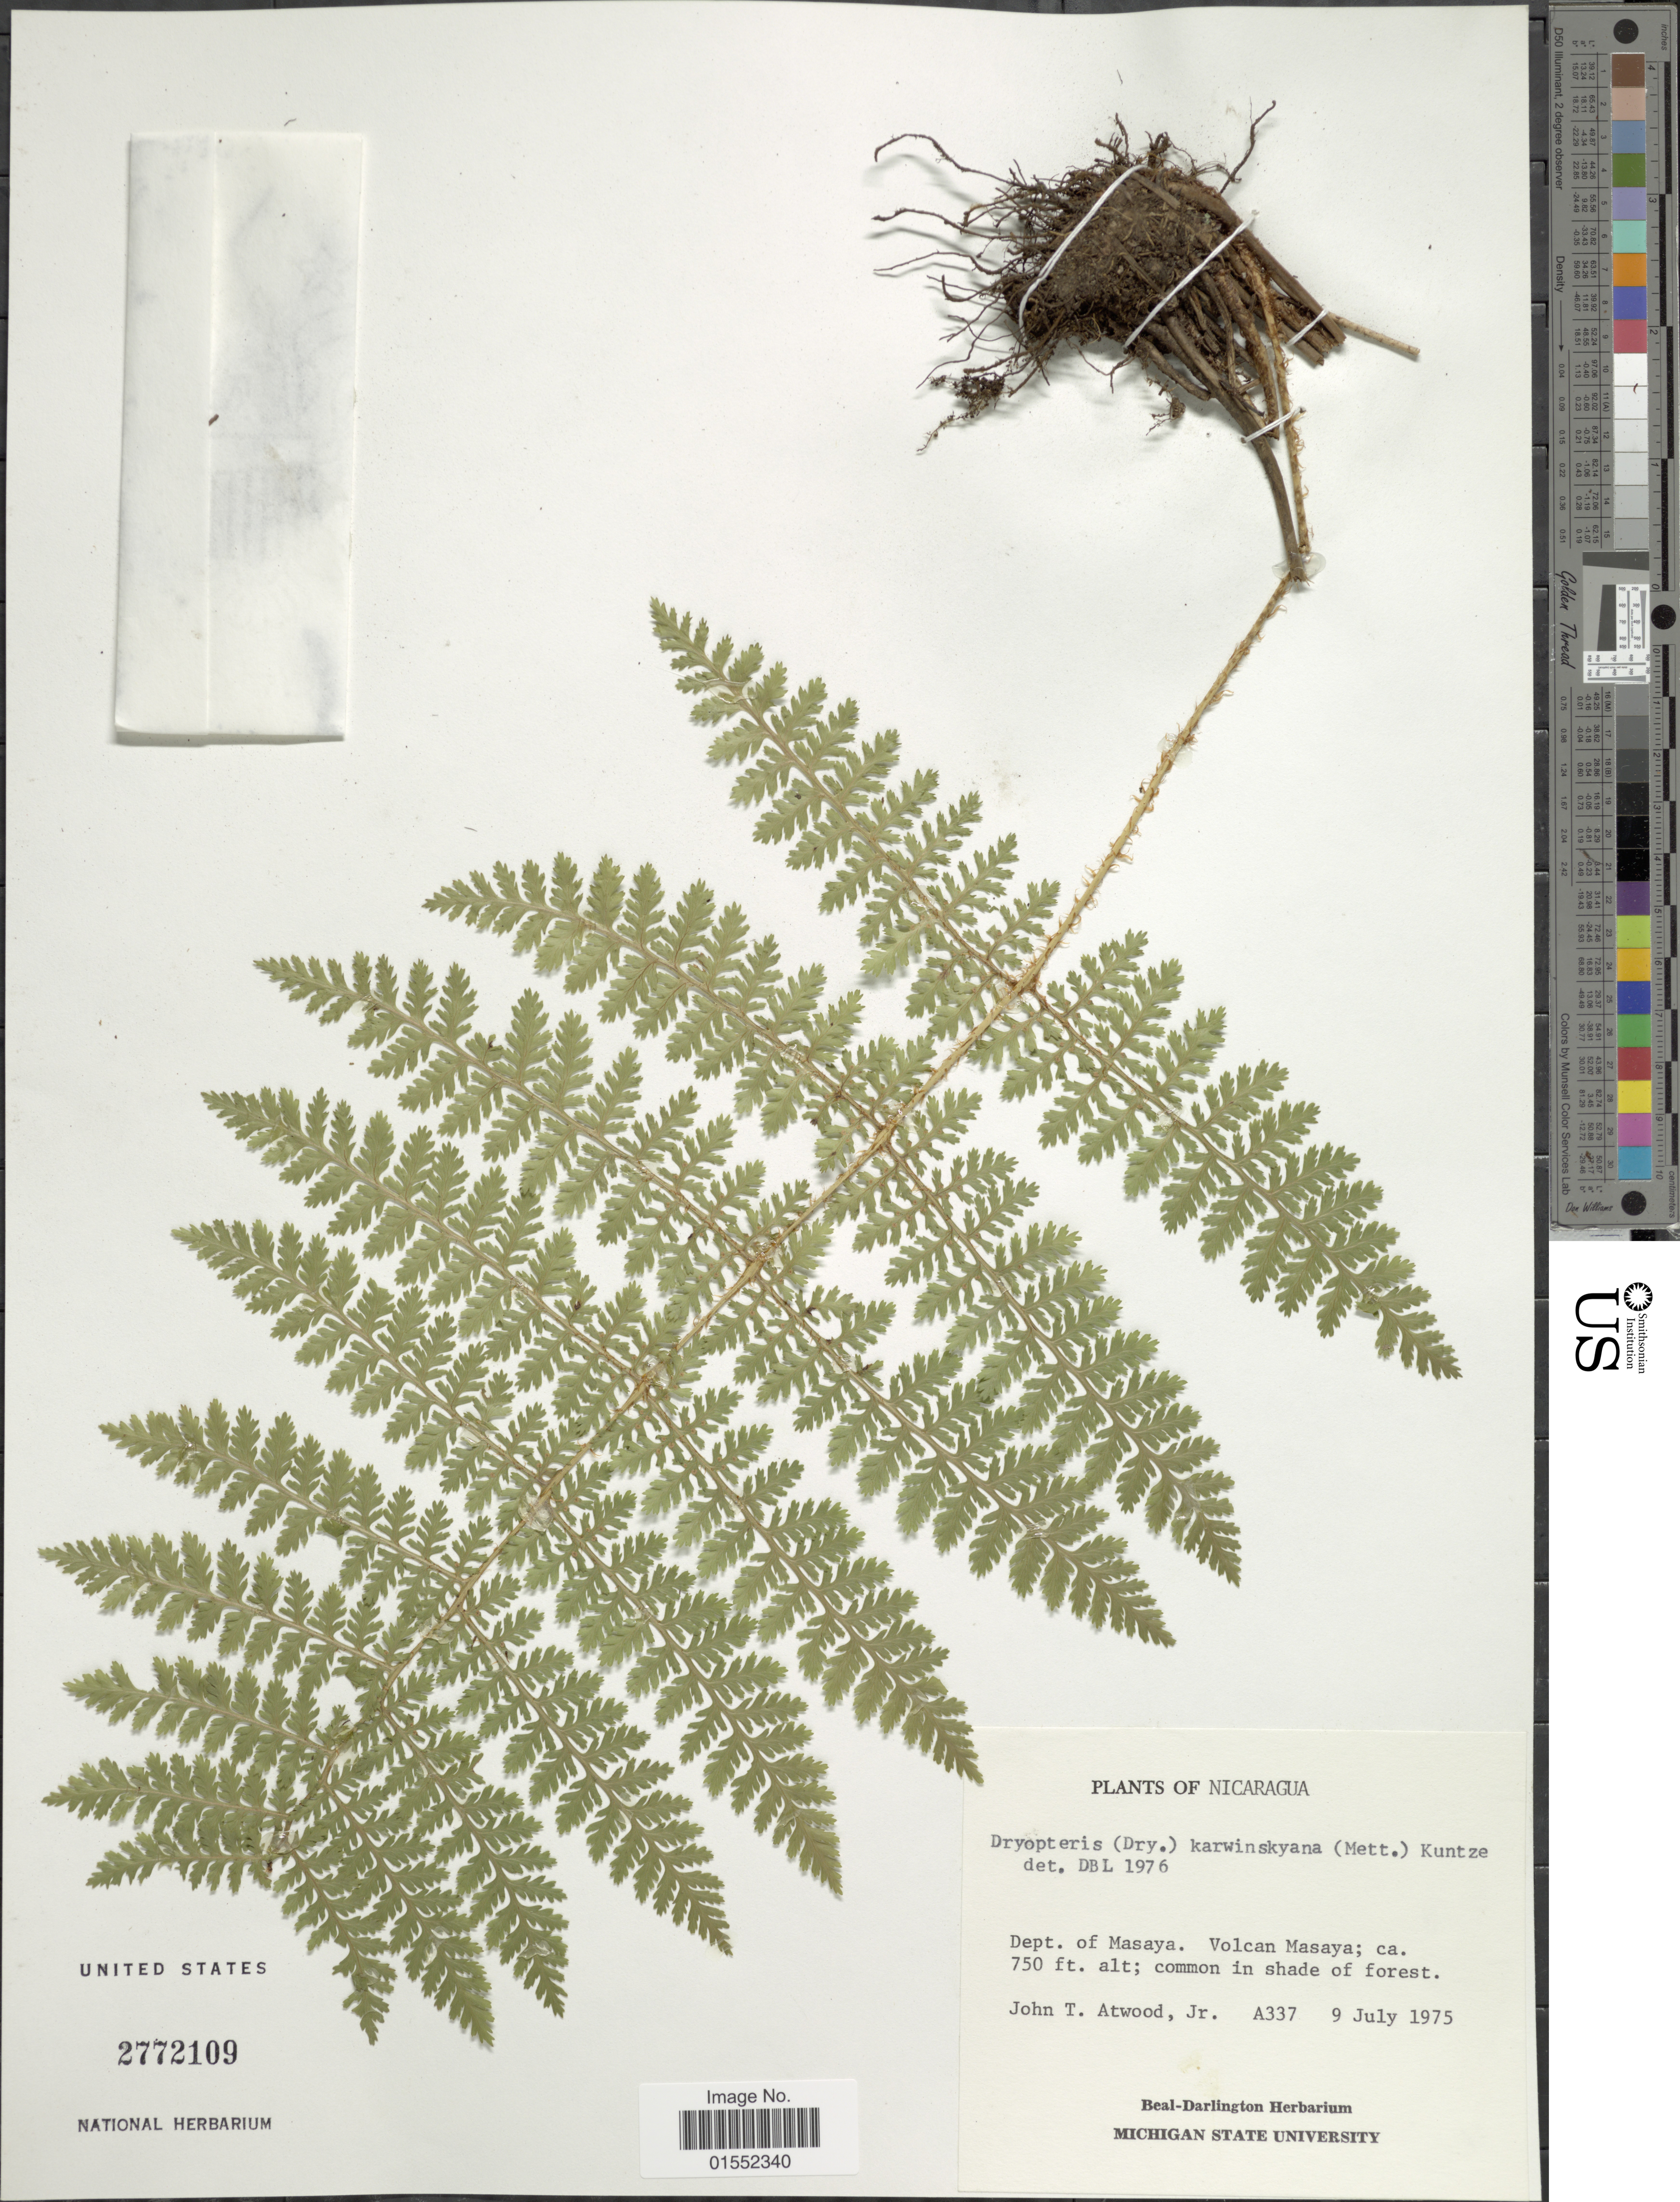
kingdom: Plantae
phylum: Tracheophyta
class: Polypodiopsida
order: Polypodiales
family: Dryopteridaceae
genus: Dryopteris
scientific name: Dryopteris karwinskyana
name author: (Mett.) Kuntze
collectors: J. T. Atwood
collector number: A337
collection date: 1975-07-09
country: Nicaragua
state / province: Masaya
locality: Volcan Masay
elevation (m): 229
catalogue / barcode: US 2772109